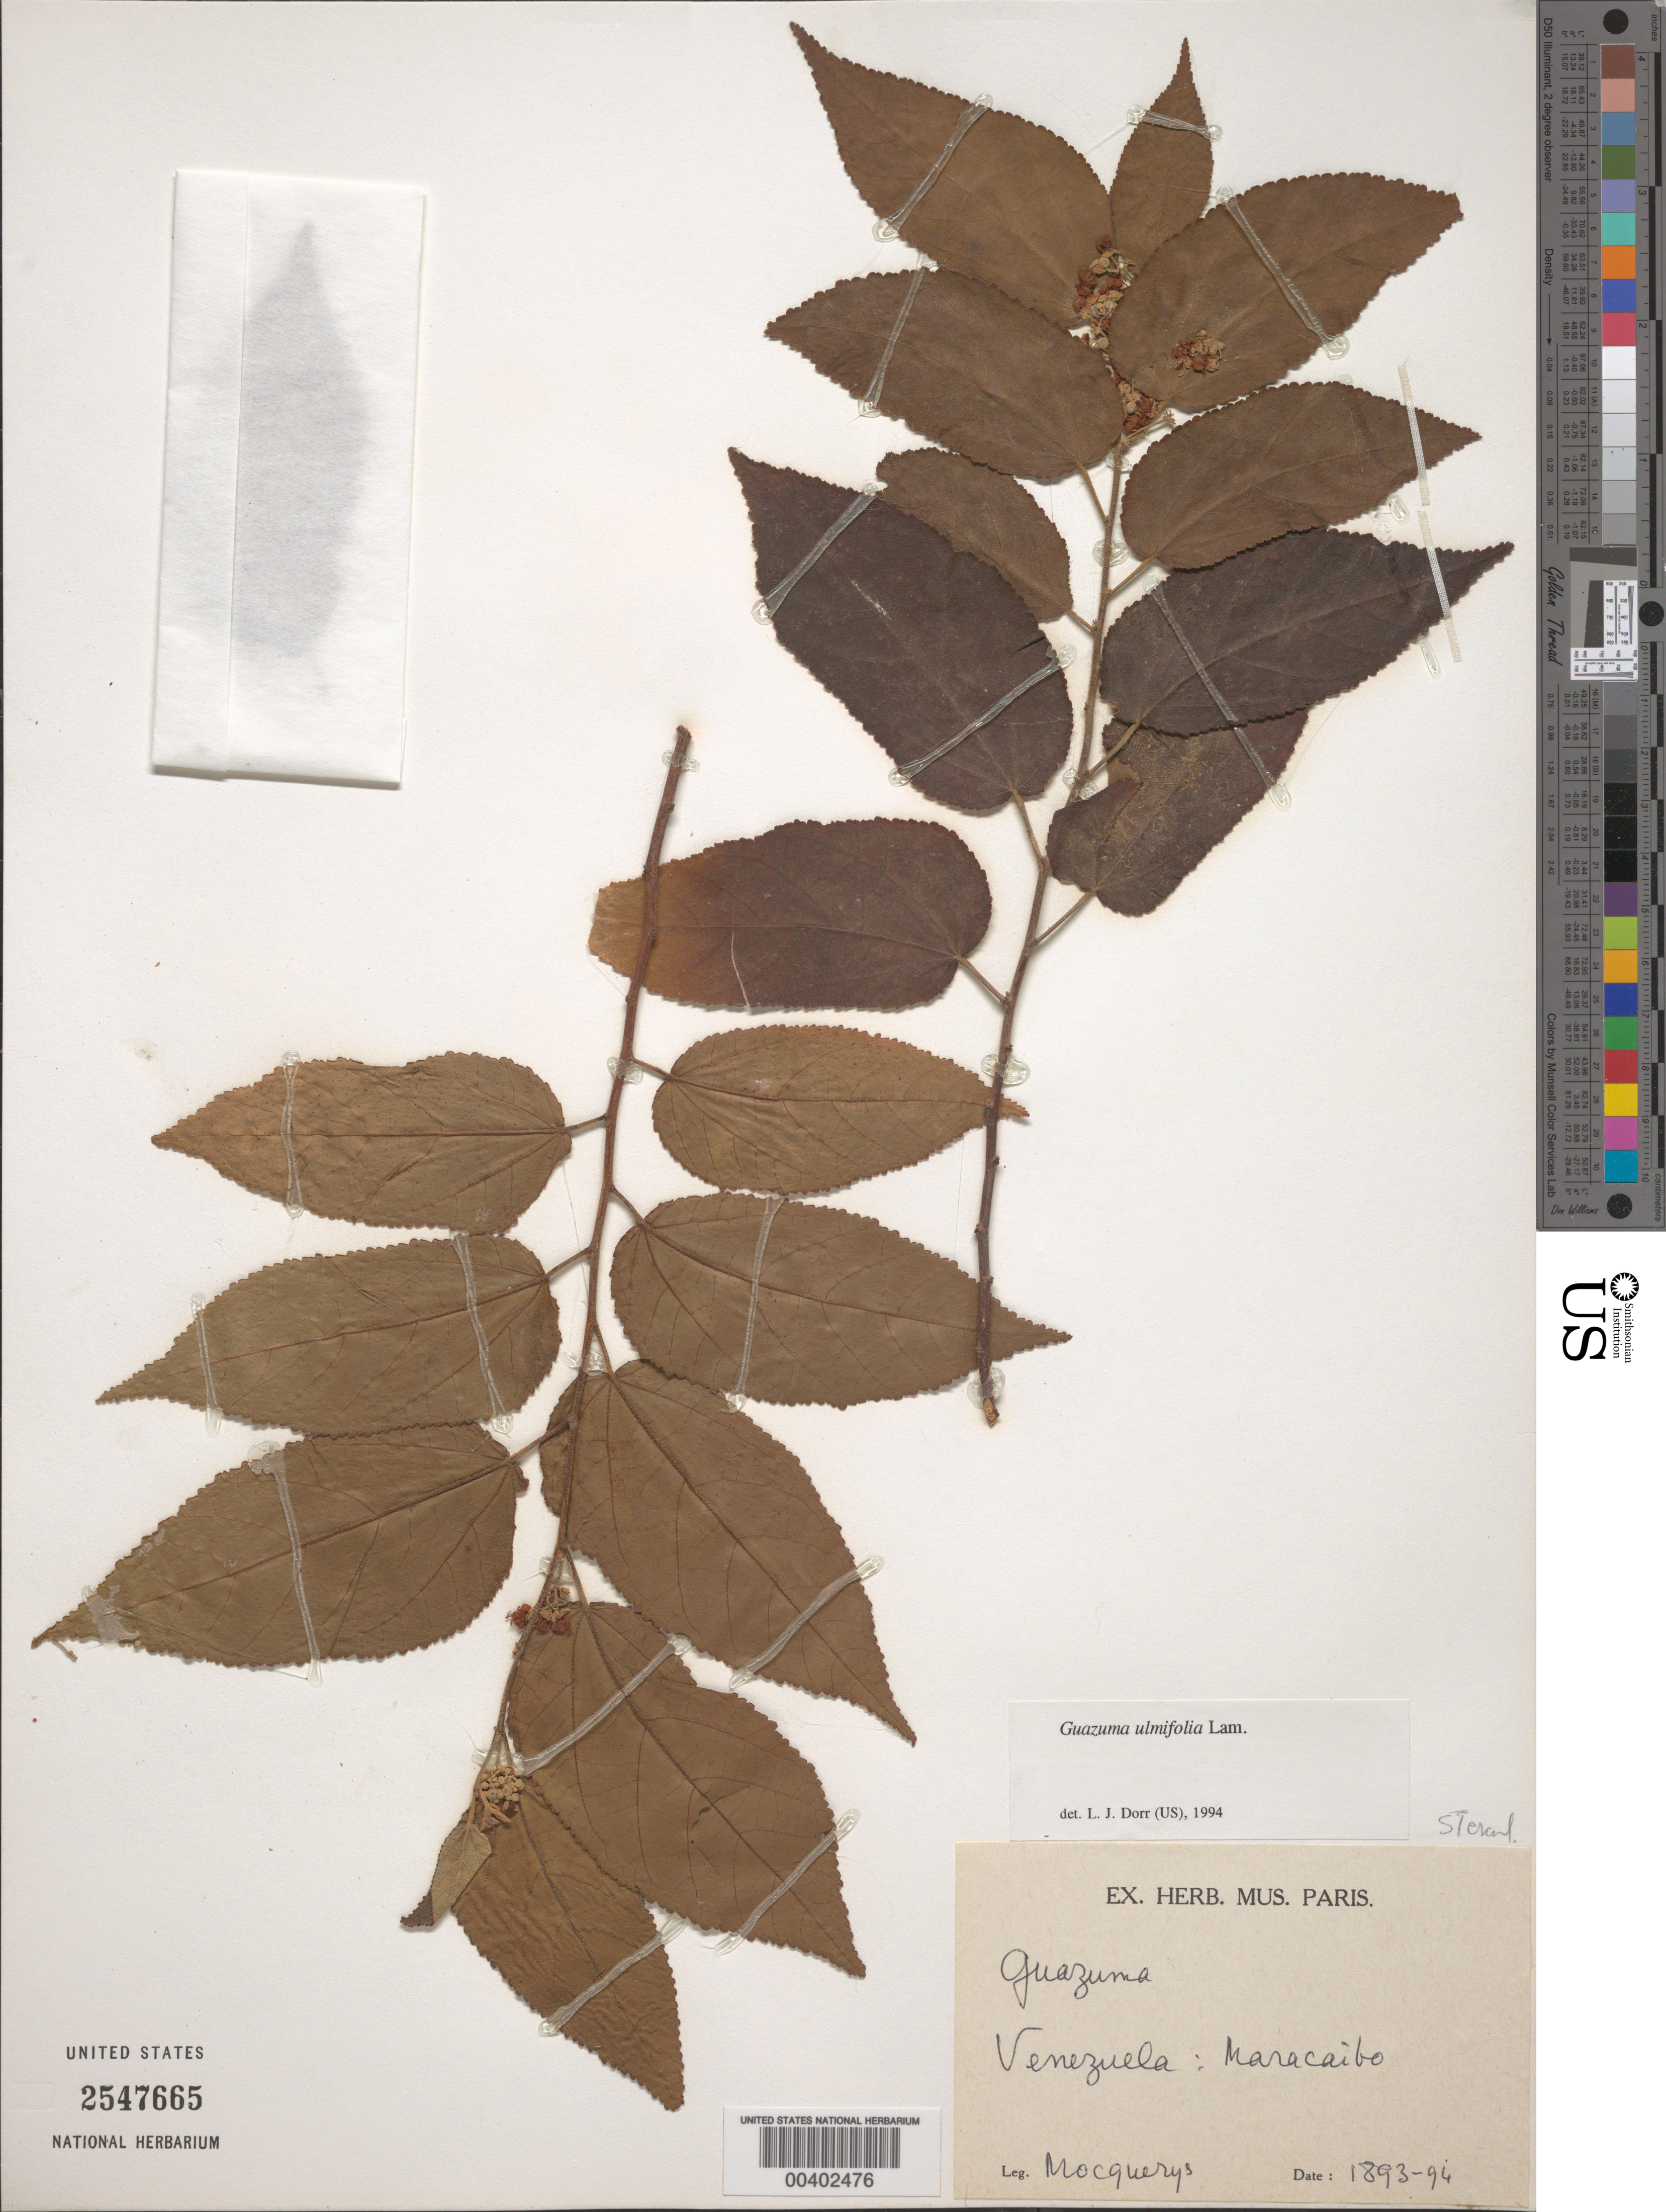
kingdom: Plantae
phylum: Tracheophyta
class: Magnoliopsida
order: Malvales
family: Malvaceae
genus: Guazuma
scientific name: Guazuma ulmifolia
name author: Lam.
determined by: Dorr, L. J., (BOT), Smithsonian Institution - National Museum of Natural History (UNITED STATES)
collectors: A. Mocquerys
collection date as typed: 1893 to -- --- 1894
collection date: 1893/1894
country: Venezuela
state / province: Zulia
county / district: Maracaibo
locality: Maracaibo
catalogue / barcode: US 2547665